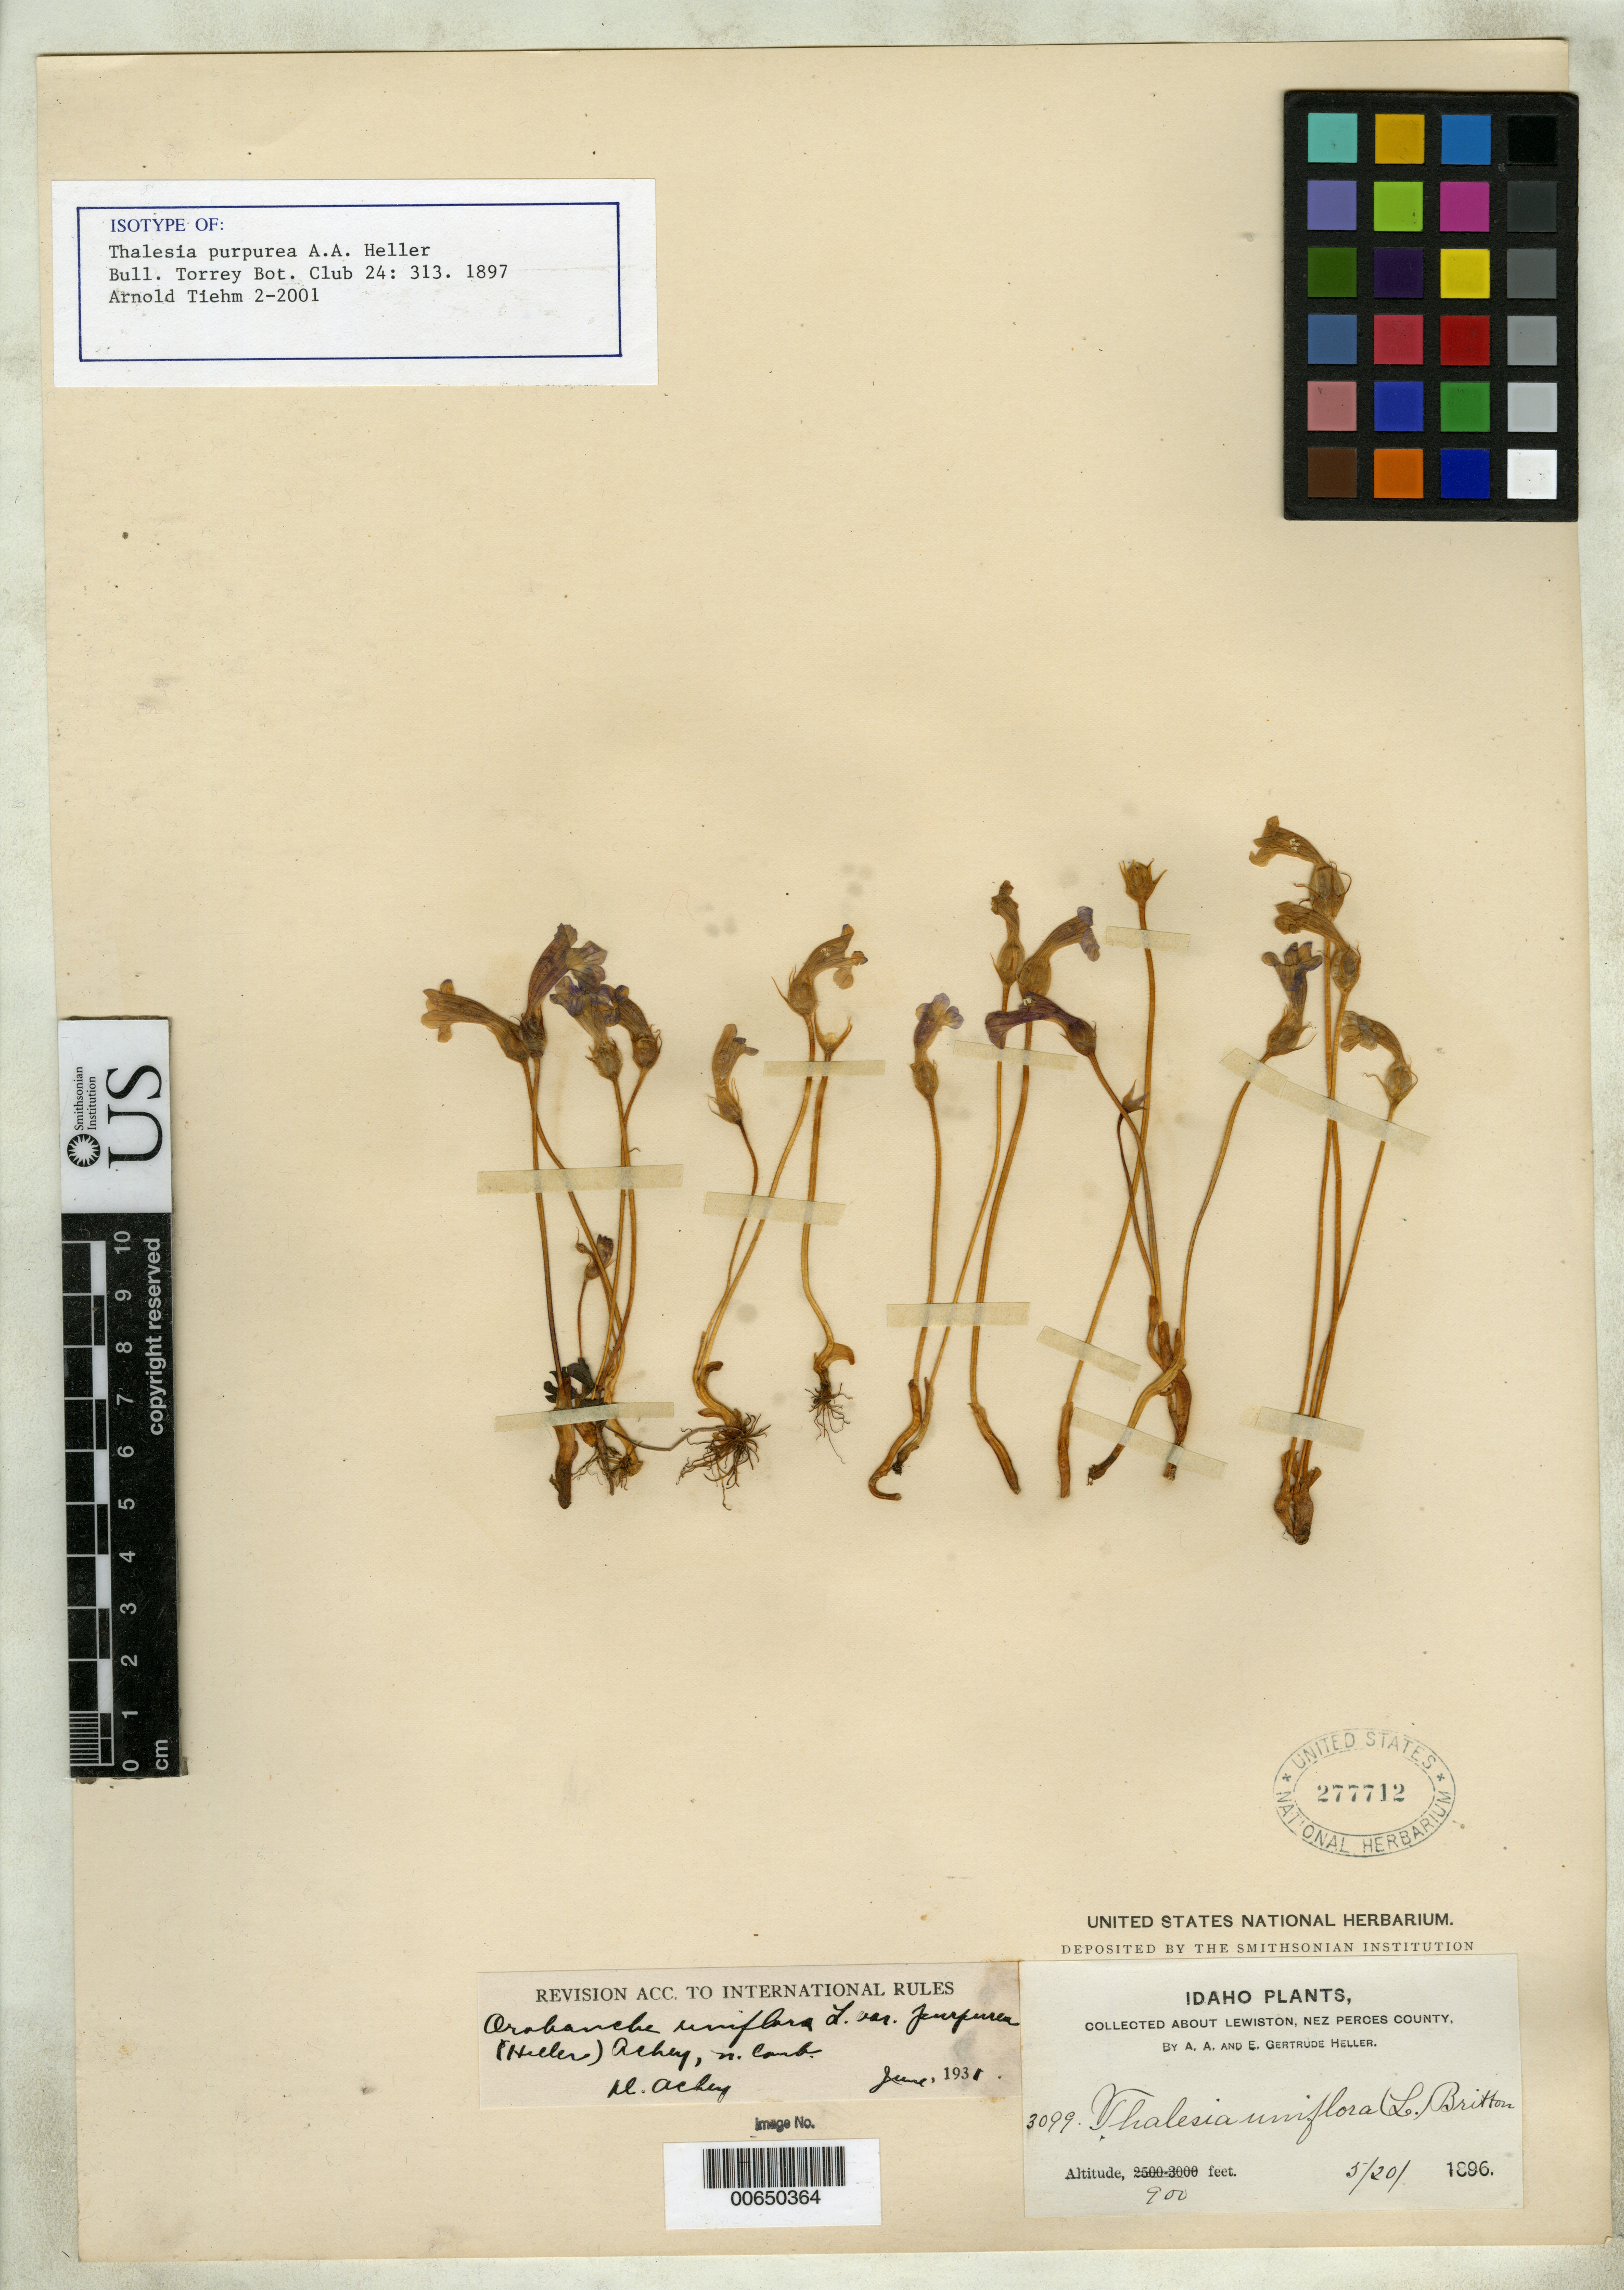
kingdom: Plantae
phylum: Tracheophyta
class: Magnoliopsida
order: Lamiales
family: Orobanchaceae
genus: Thalesia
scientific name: Thalesia purpurea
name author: A. Heller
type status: Isotype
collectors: A. A. Heller & E. G. Heller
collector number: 3099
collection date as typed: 20 May 1896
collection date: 1896-05-20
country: United States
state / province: Idaho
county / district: Nez Perce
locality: About Lewiston.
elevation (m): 274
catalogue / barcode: US 277712